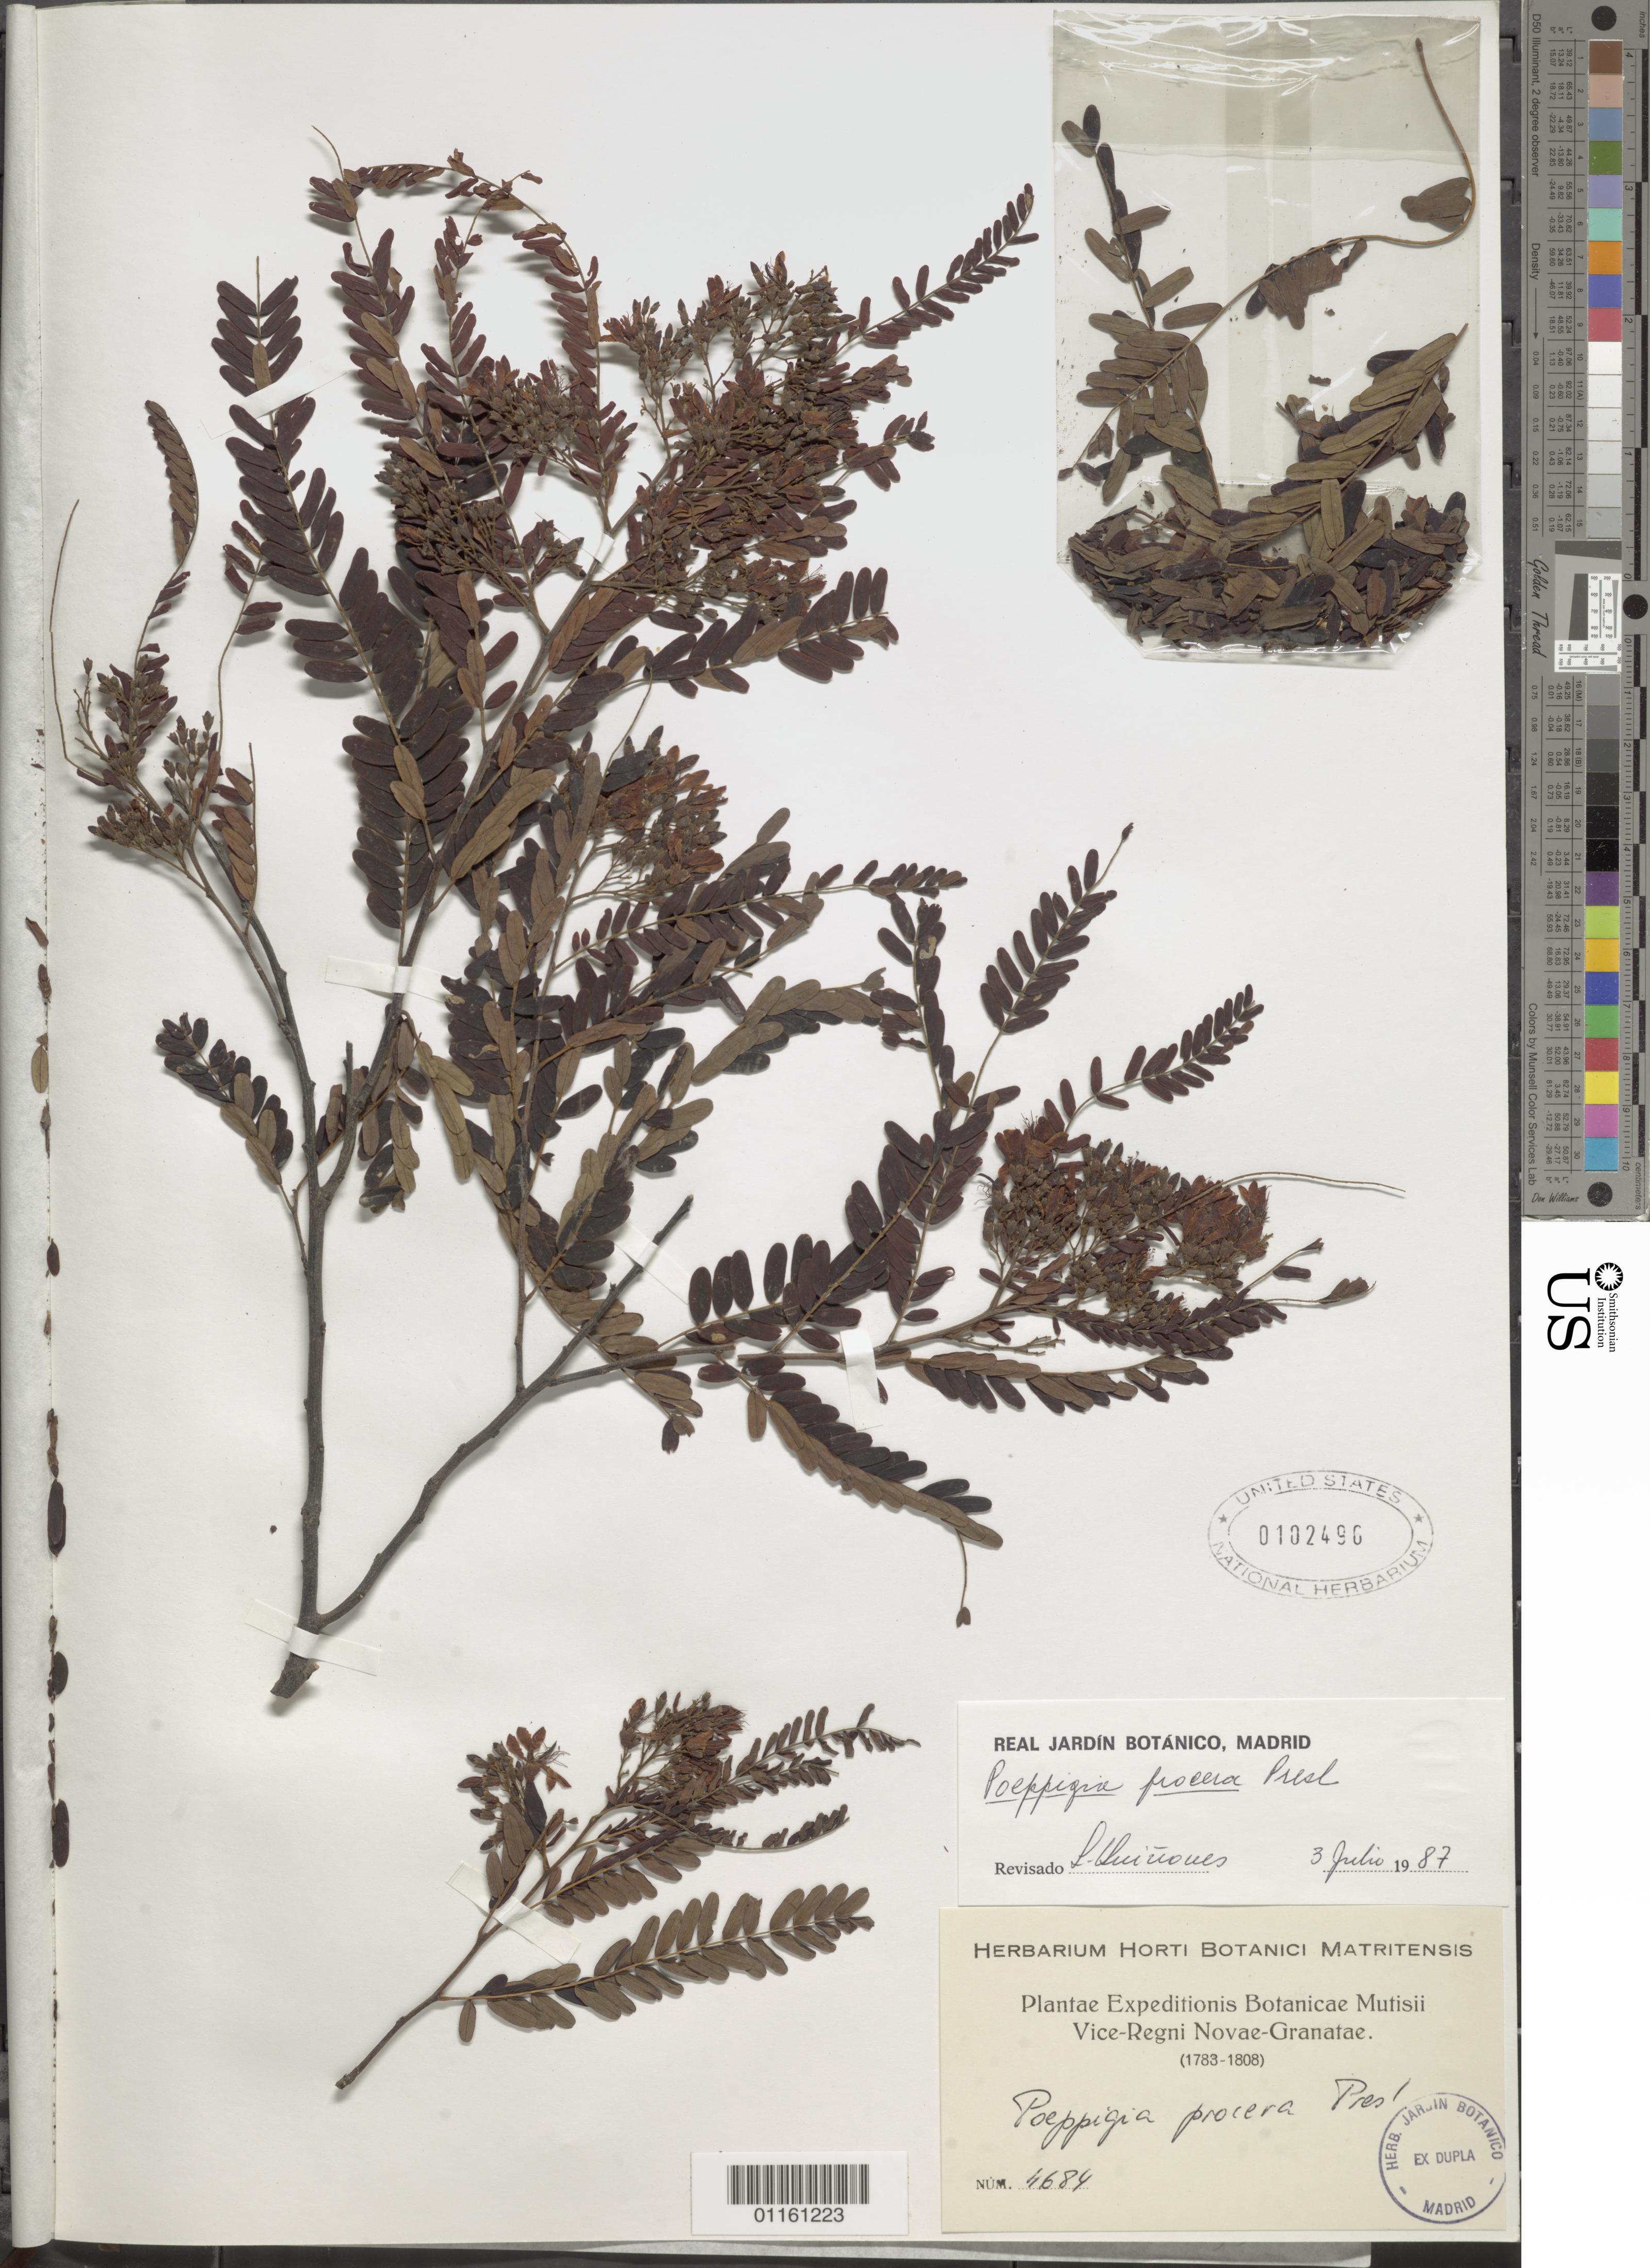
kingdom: Plantae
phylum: Tracheophyta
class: Magnoliopsida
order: Fabales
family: Fabaceae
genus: Poeppigia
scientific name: Poeppigia procera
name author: C. Presl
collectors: J. C. B. Mutis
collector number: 4684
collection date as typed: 1783-1808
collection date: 1783/1808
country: Colombia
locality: Plantae Expeditionis Botanicae Mutisii Vice-Regni Novae-Granatae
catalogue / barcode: US 102490